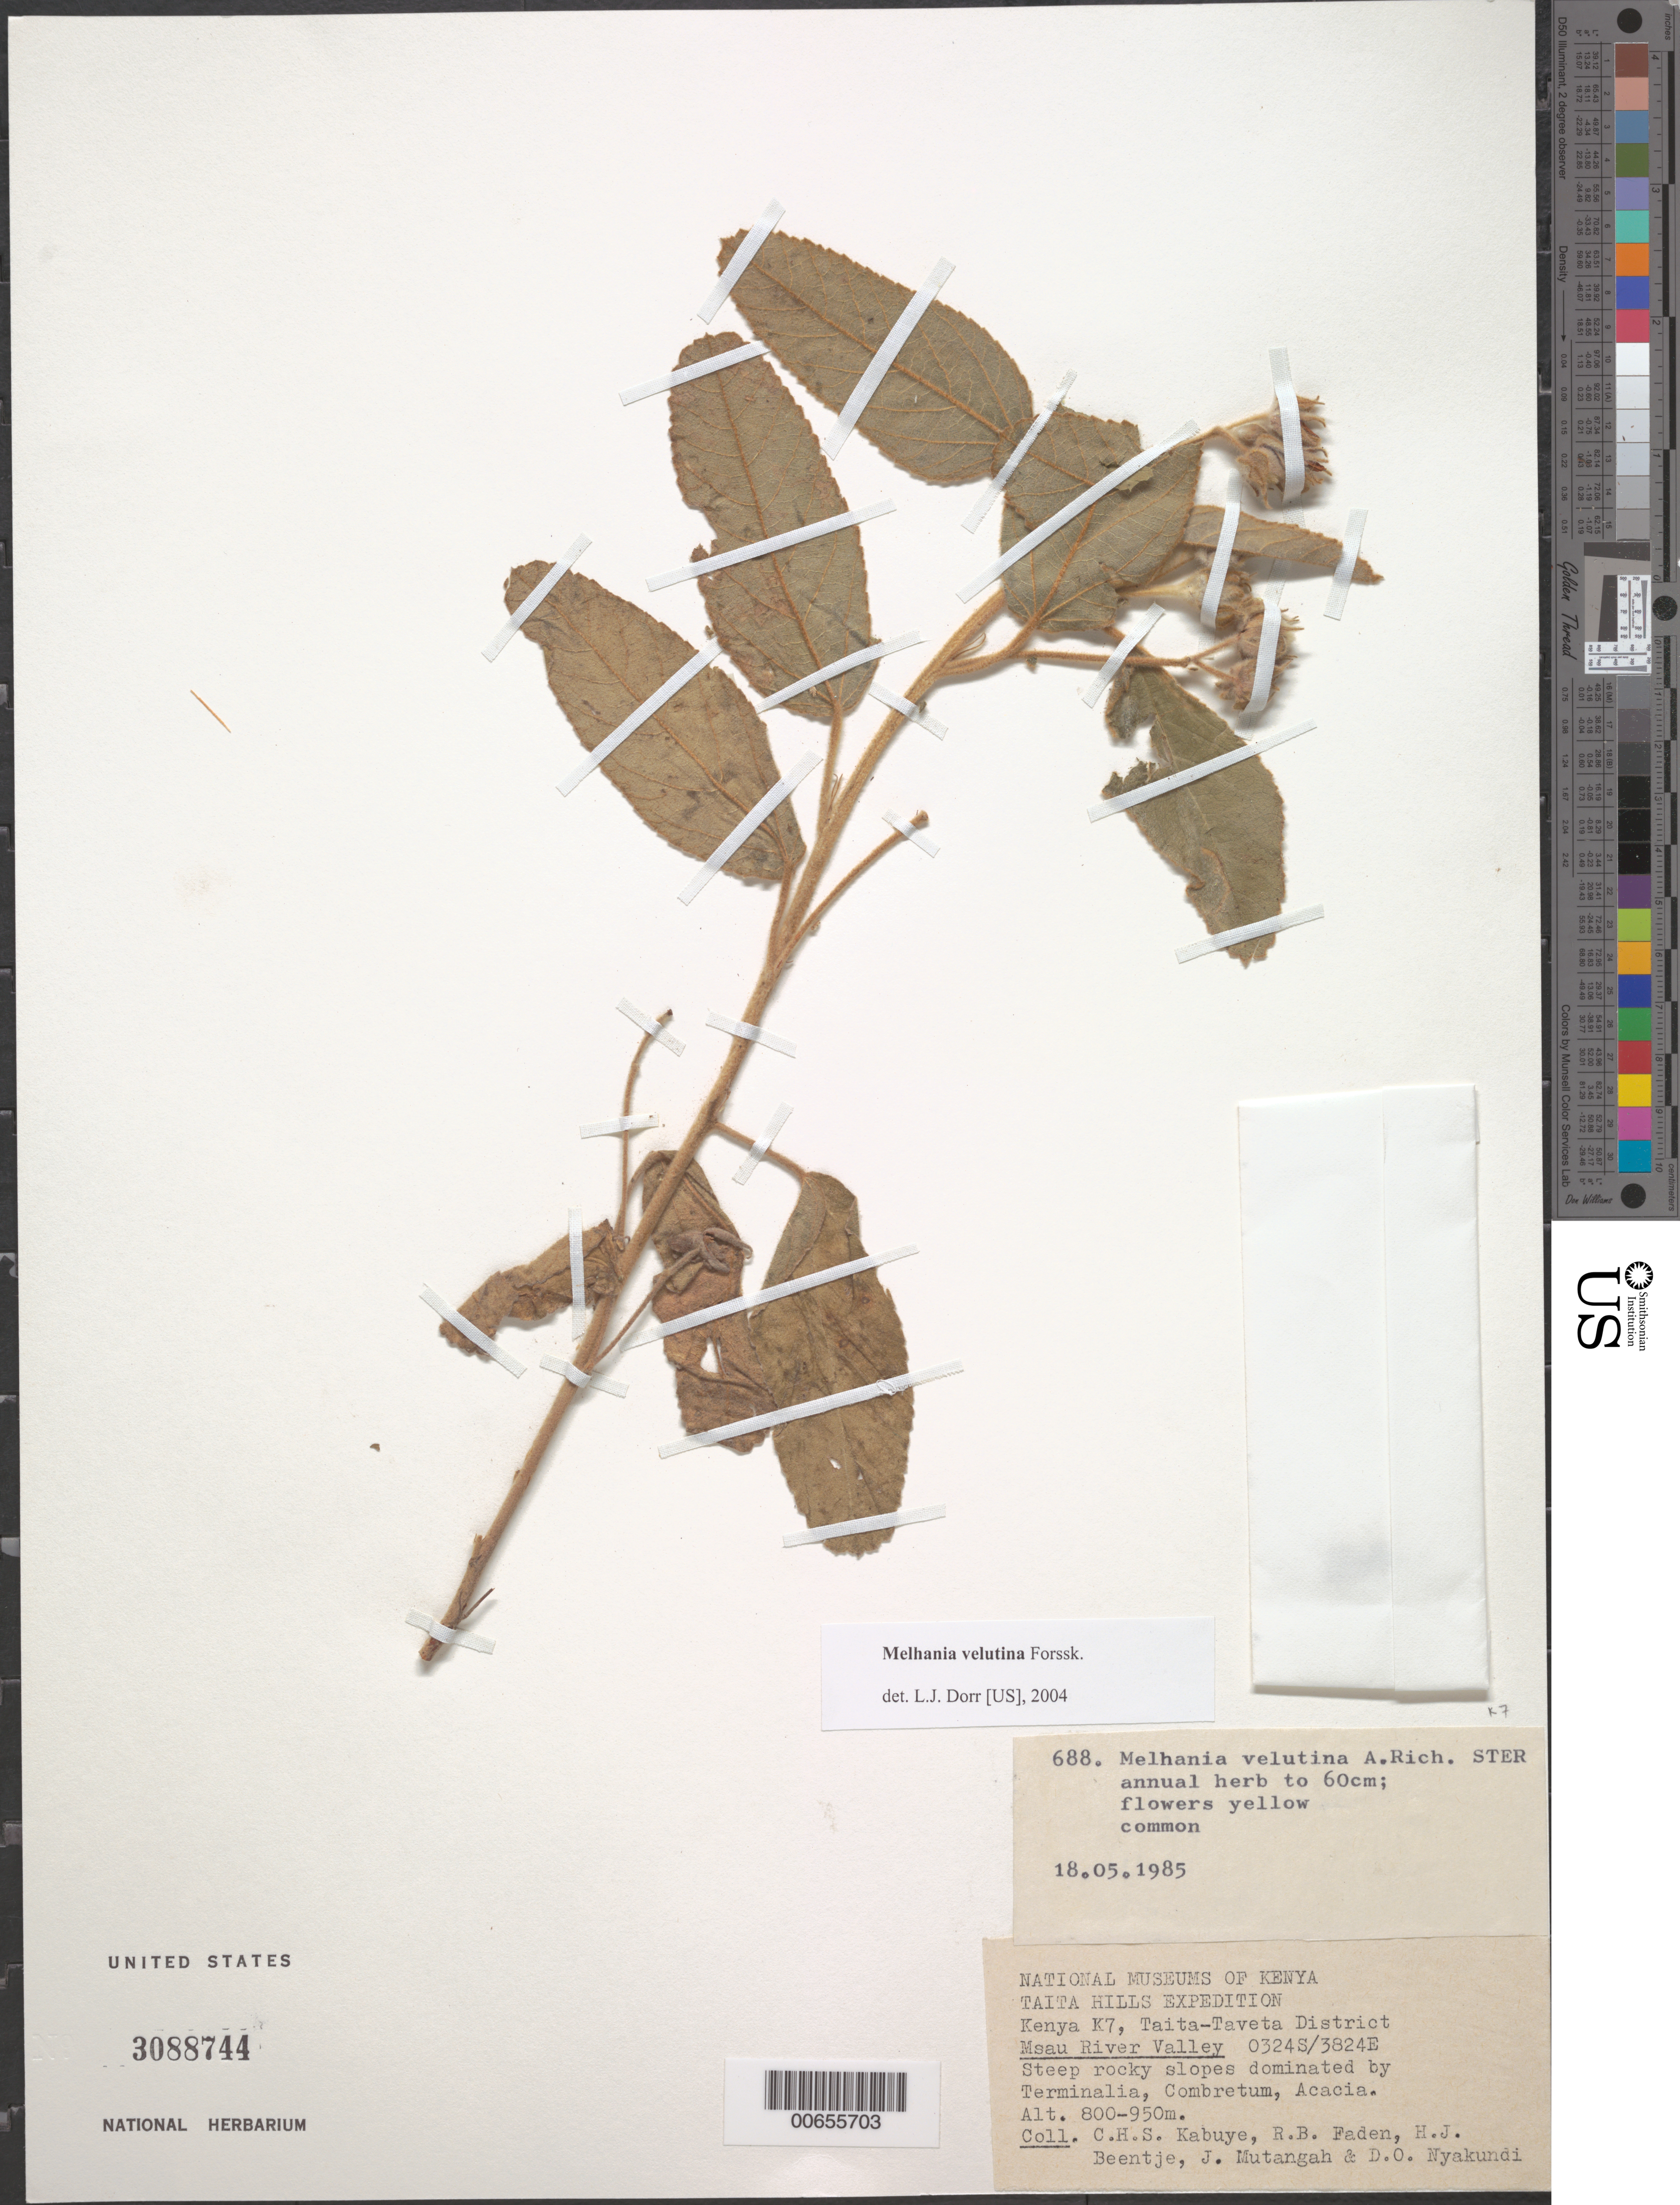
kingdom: Plantae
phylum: Tracheophyta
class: Magnoliopsida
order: Malvales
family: Malvaceae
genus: Melhania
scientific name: Melhania velutina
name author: Forssk.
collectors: C. Kabuye, R. B. Faden, H. J. Beentje, J. Mutangah & D. Nyakundi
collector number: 688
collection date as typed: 18 May 1985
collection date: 1985-05-18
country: Kenya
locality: [K7, Taita Hills] Taita-Taveta Distr. Msau River Valley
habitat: Steep rocky slopes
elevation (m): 800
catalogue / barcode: US 3088744